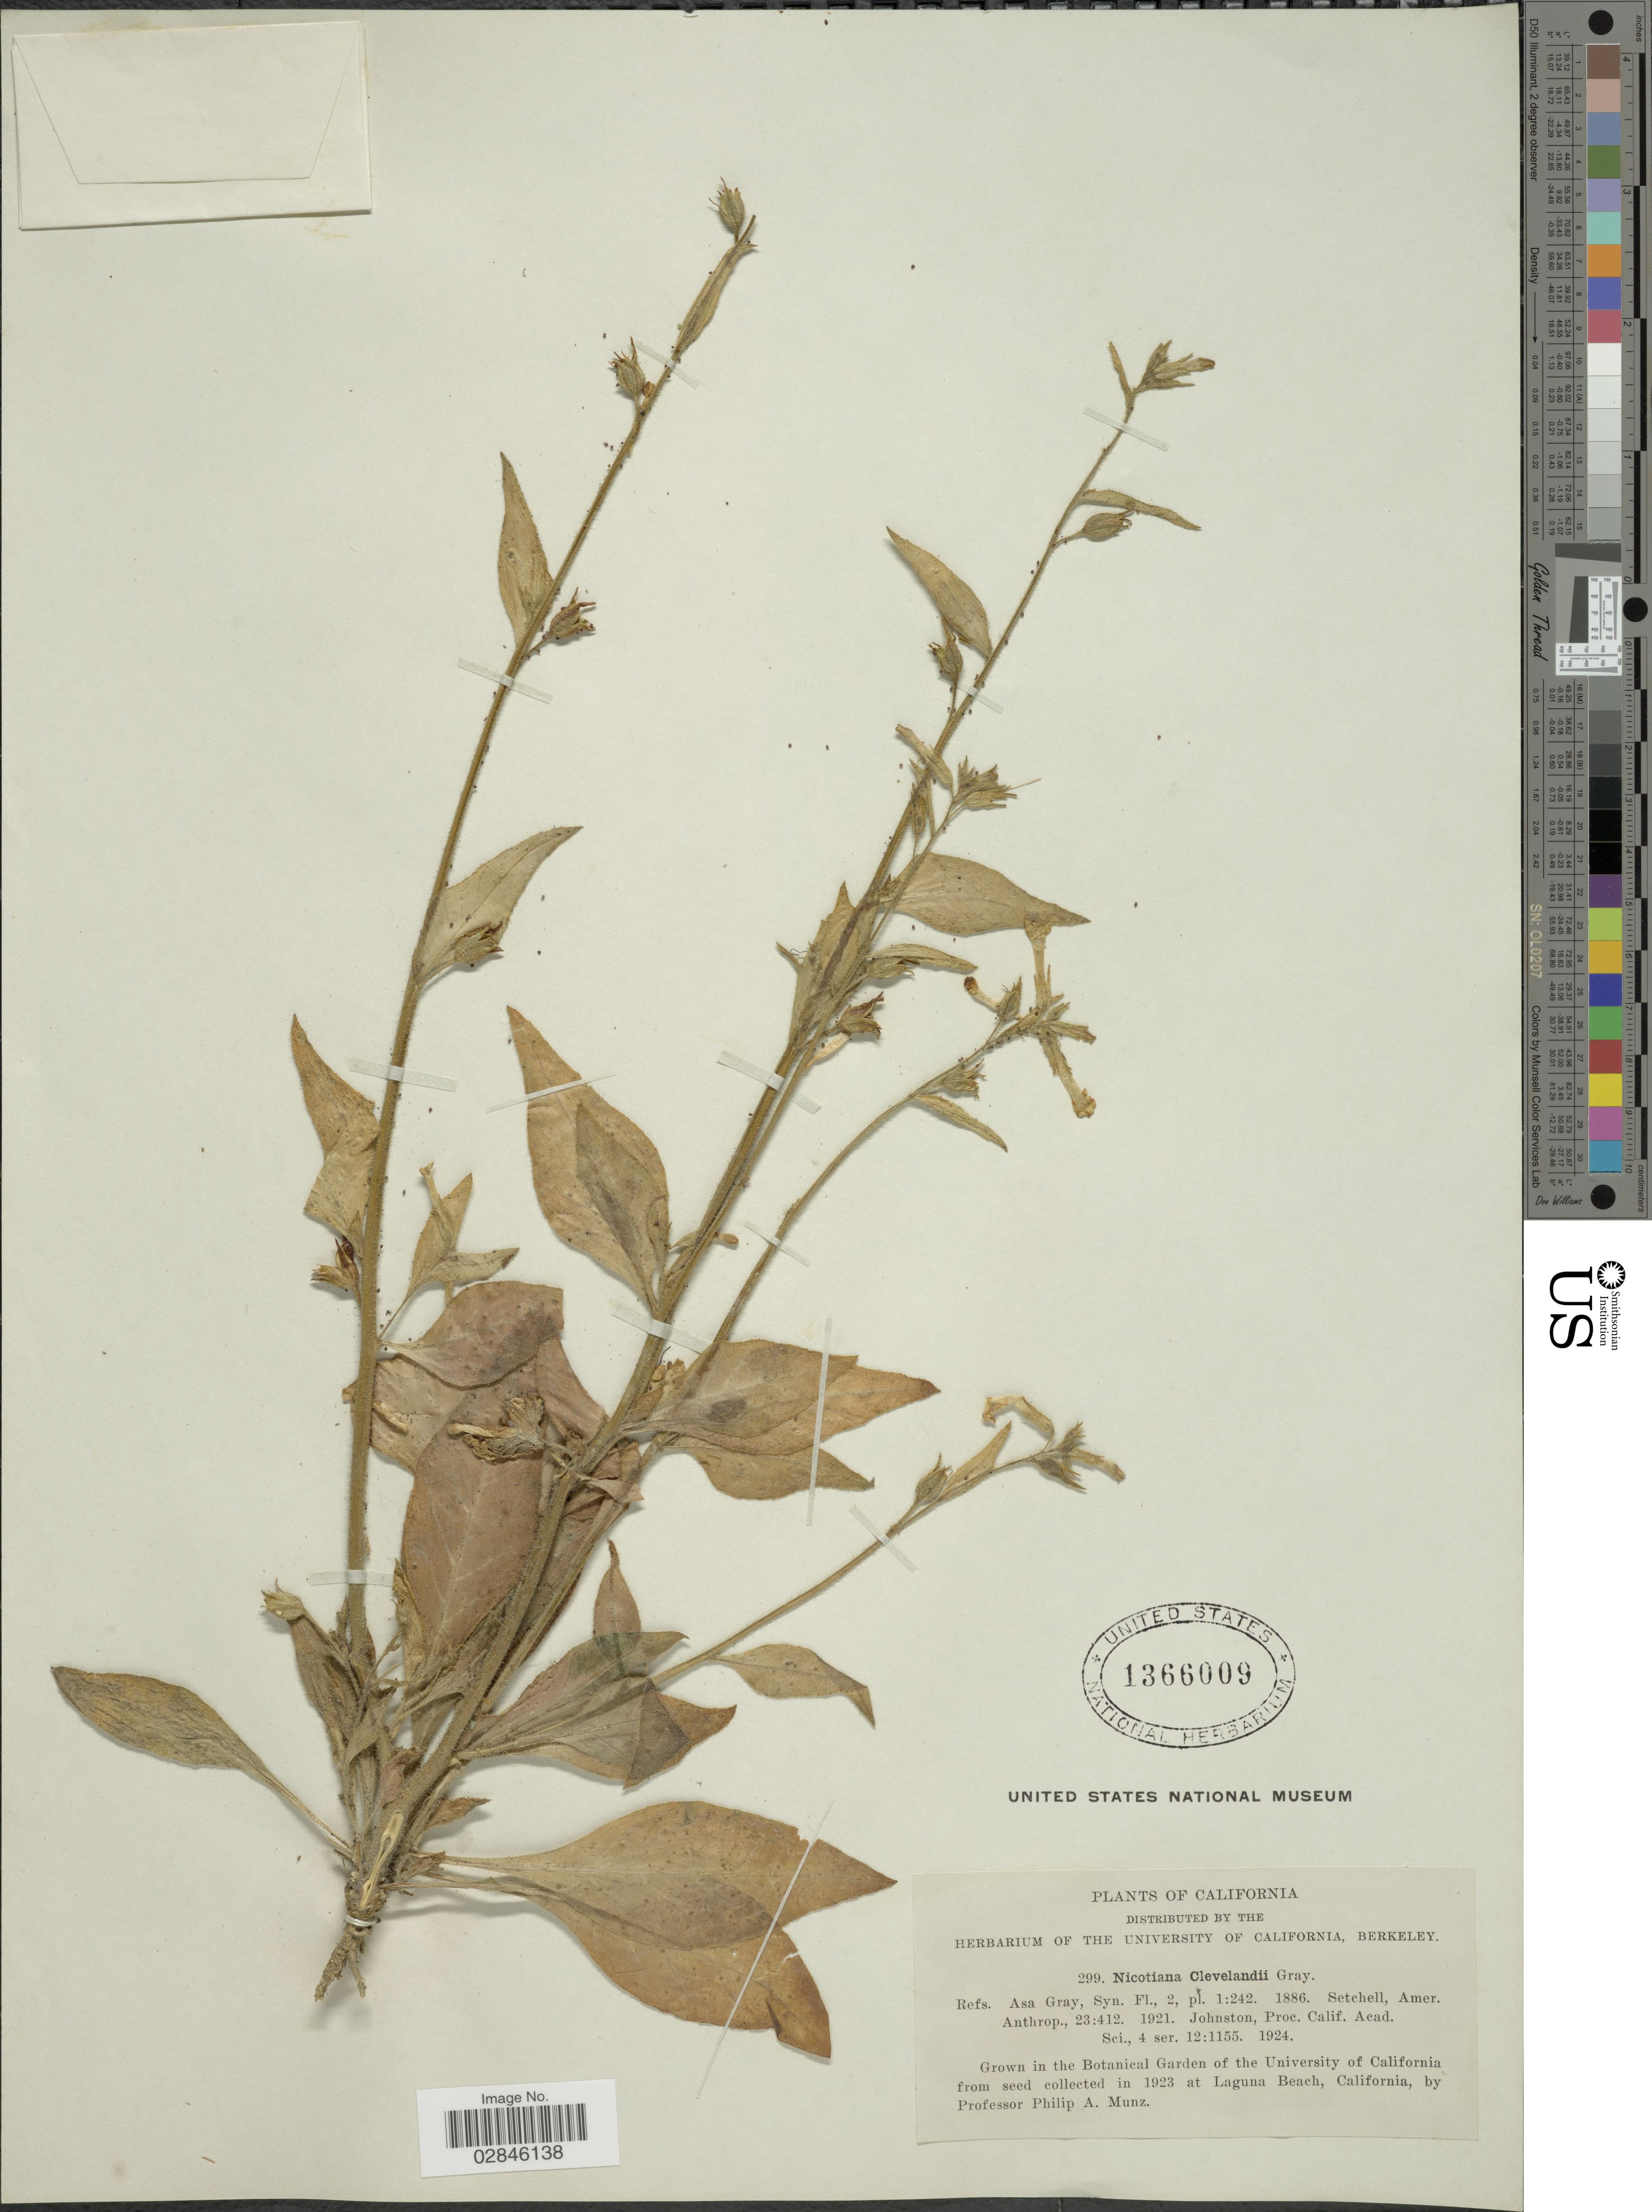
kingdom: Plantae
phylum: Tracheophyta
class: Magnoliopsida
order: Solanales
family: Solanaceae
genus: Nicotiana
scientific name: Nicotiana clevelandii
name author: A. Gray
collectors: ex herb. Univ. of California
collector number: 299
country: United States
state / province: California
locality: Botanical Garden of the University of California.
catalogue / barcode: US 1366009